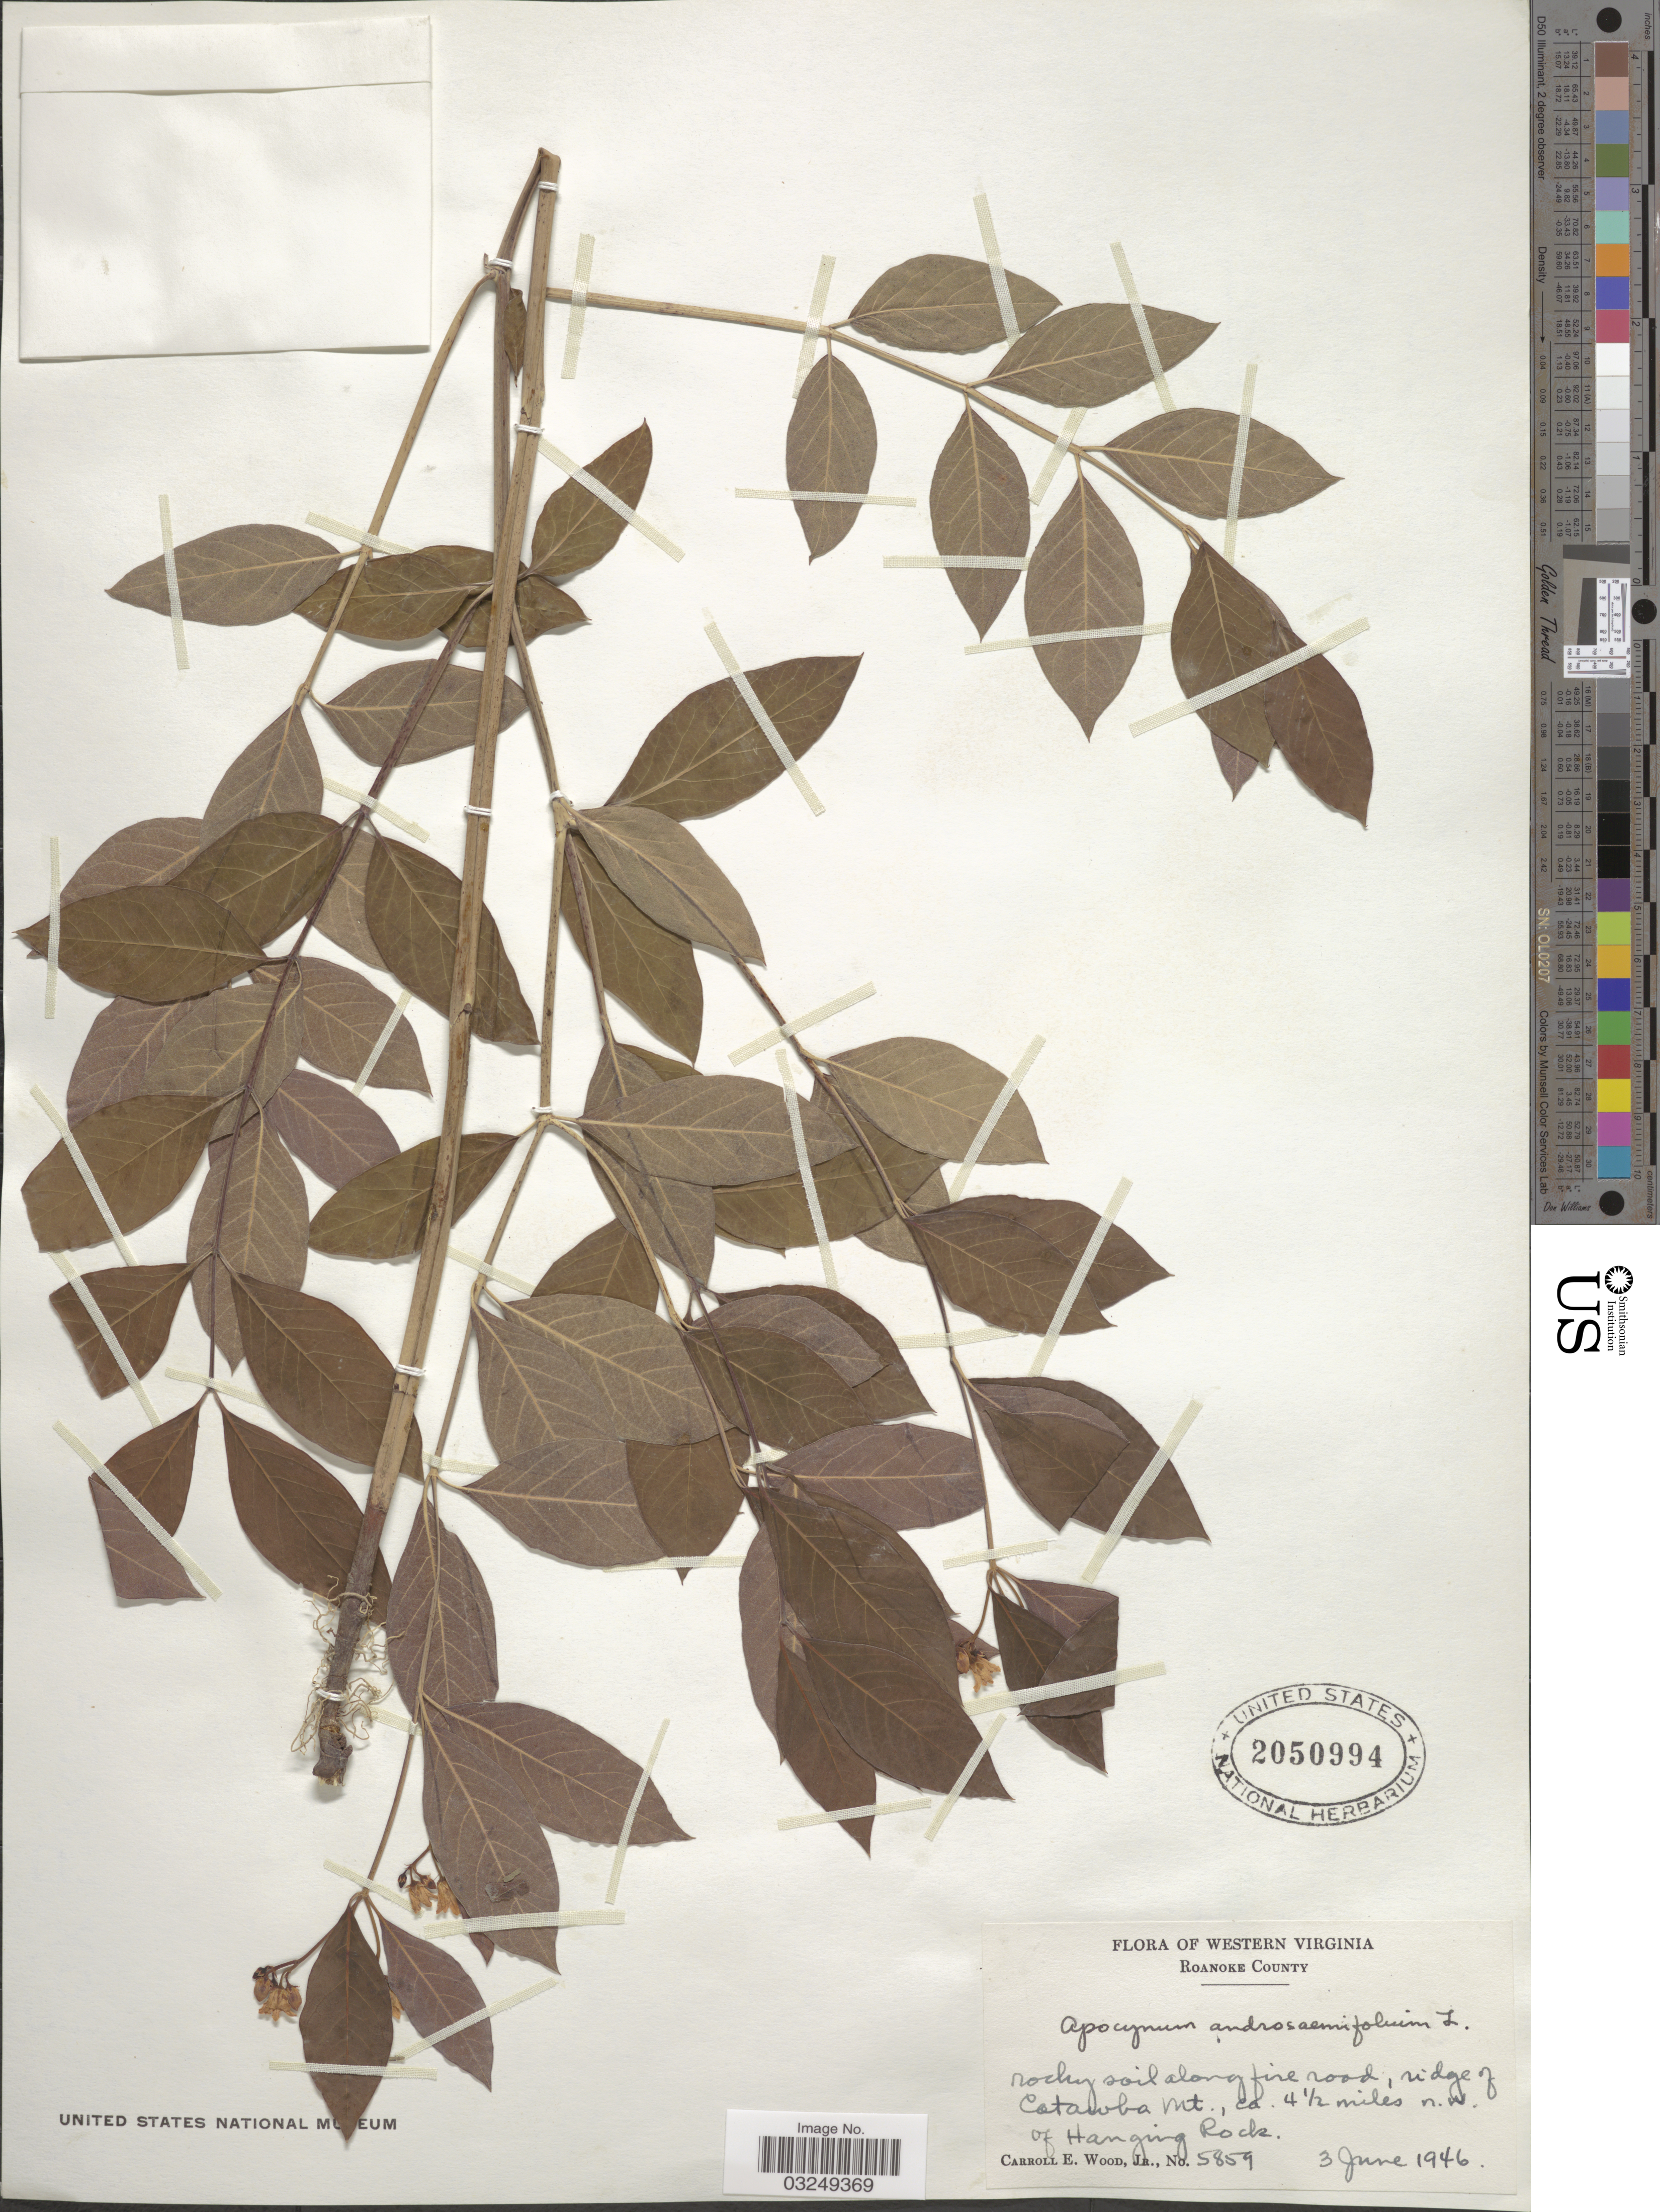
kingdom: Plantae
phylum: Tracheophyta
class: Magnoliopsida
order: Gentianales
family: Apocynaceae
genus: Apocynum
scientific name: Apocynum androsaemifolium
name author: L.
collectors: C. Wood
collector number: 5859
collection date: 1946-06-03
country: United States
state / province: Virginia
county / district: Randolph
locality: Roanoke County. Rocky soil along fine road, ridge of Catawba Mt., ca. 4½ miles n.w. of Hanging Rock.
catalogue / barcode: US 2050994